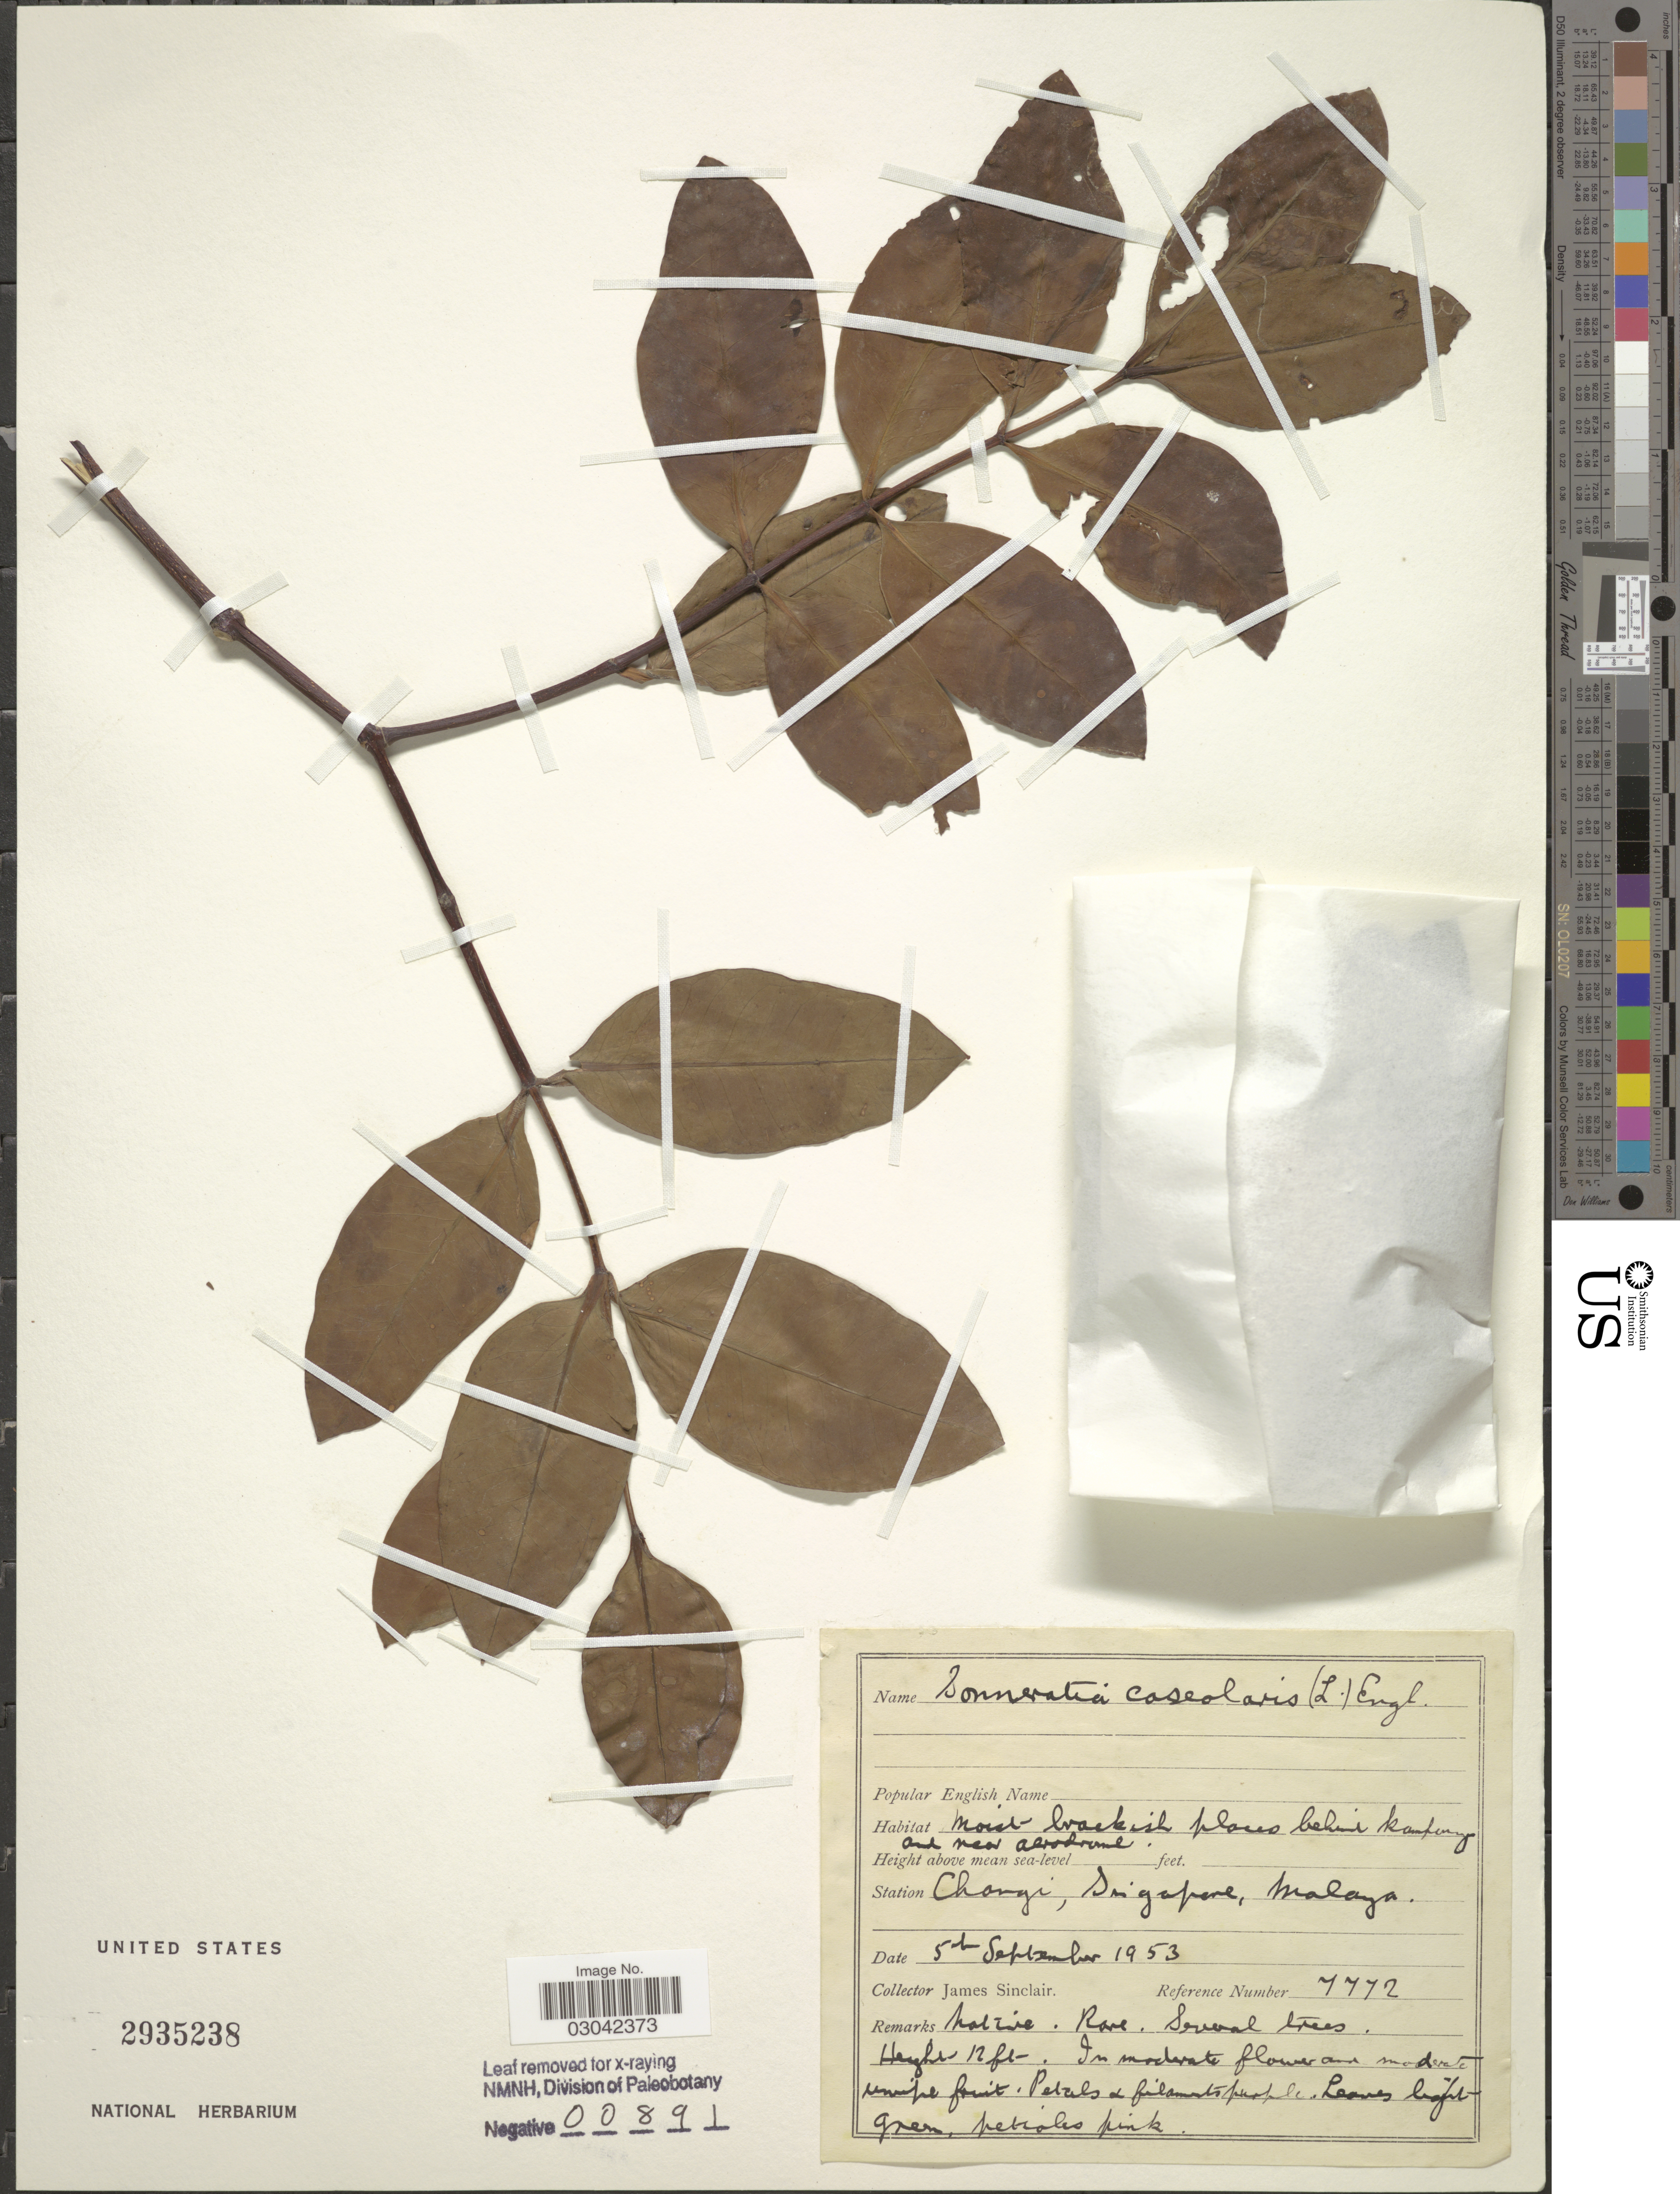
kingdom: Plantae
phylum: Tracheophyta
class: Magnoliopsida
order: Myrtales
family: Lythraceae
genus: Sonneratia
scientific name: Sonneratia caseolaris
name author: (L.) Engl.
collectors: J. Sinclair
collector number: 7772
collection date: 1953-09-05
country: Singapore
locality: Changi, Malaya.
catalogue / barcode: US 2935238